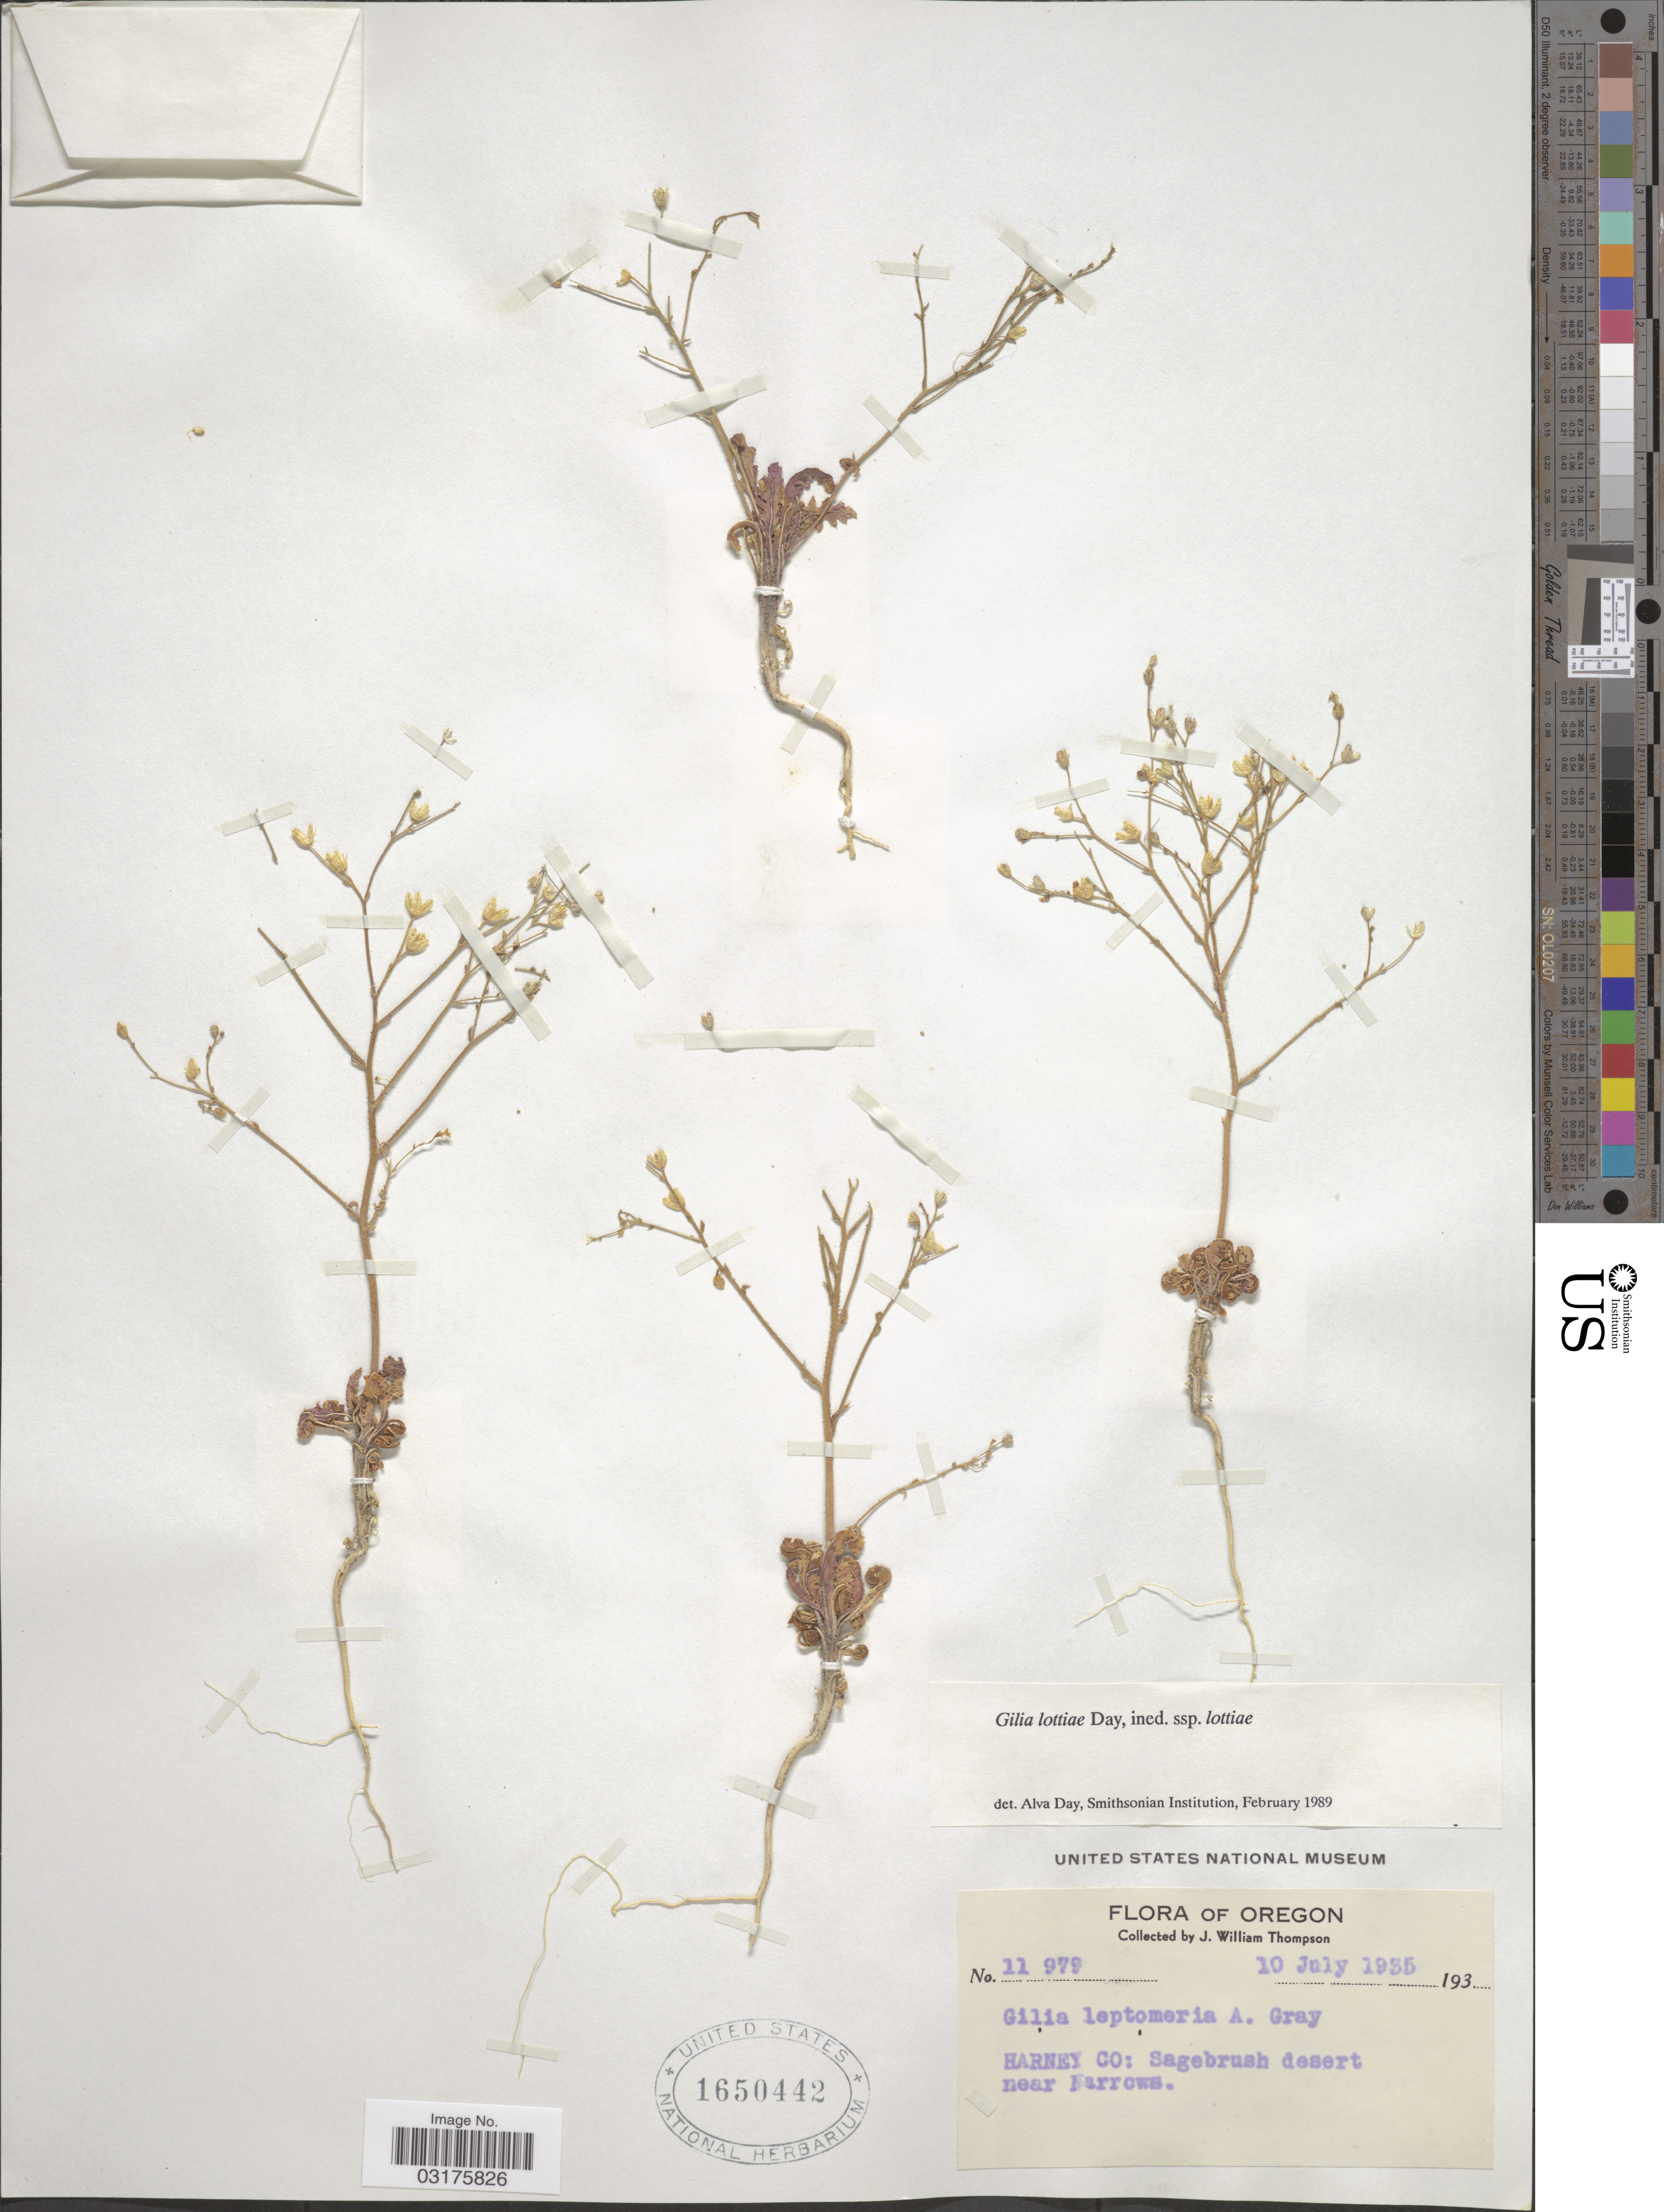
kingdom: Plantae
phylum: Tracheophyta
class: Magnoliopsida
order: Ericales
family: Polemoniaceae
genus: Aliciella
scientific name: Aliciella lottiae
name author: (A.G. Day) J.M. Porter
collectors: J. W. Thompson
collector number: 11979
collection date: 1935-07-10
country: United States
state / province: Oregon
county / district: Harney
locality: Harney Co: Sagebrush desert near Narrows.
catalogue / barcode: US 1650442